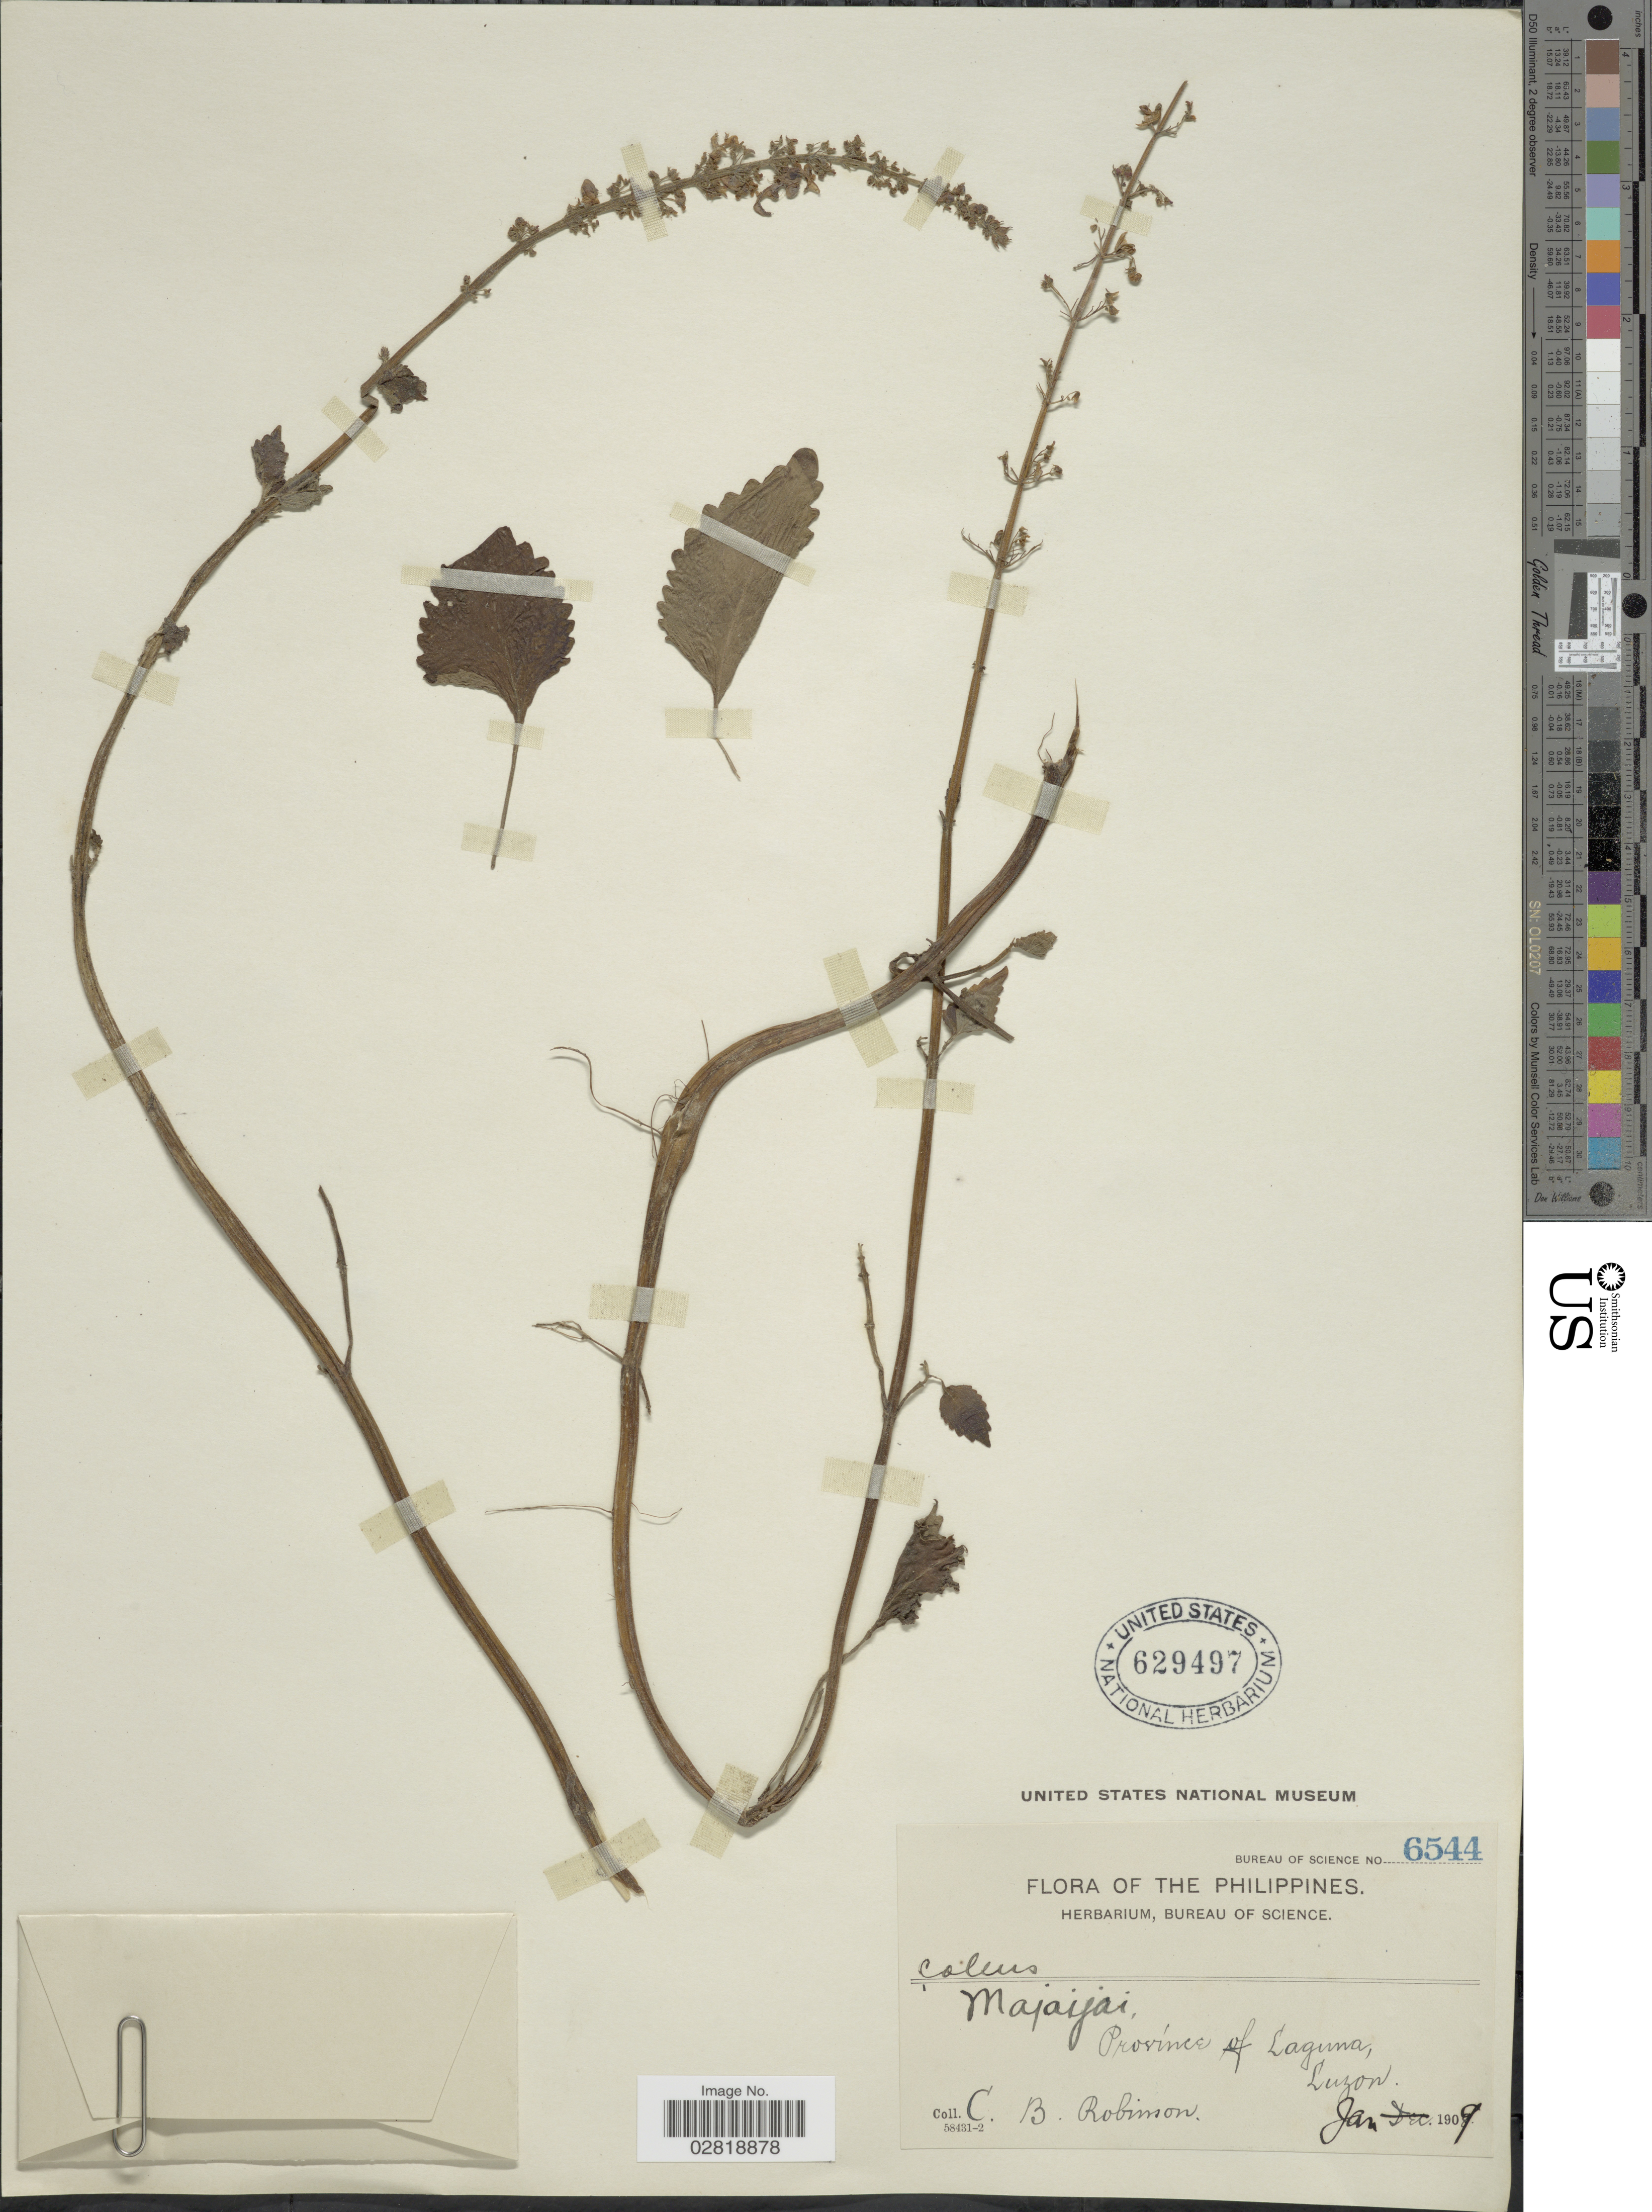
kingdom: Plantae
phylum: Tracheophyta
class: Magnoliopsida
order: Lamiales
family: Lamiaceae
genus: Plectranthus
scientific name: Plectranthus sp.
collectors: C. Robinson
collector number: Bureau of Science 6544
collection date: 1909-01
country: Philippines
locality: Majaijai, Province of Laguna, Luzon.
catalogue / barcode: US 629497